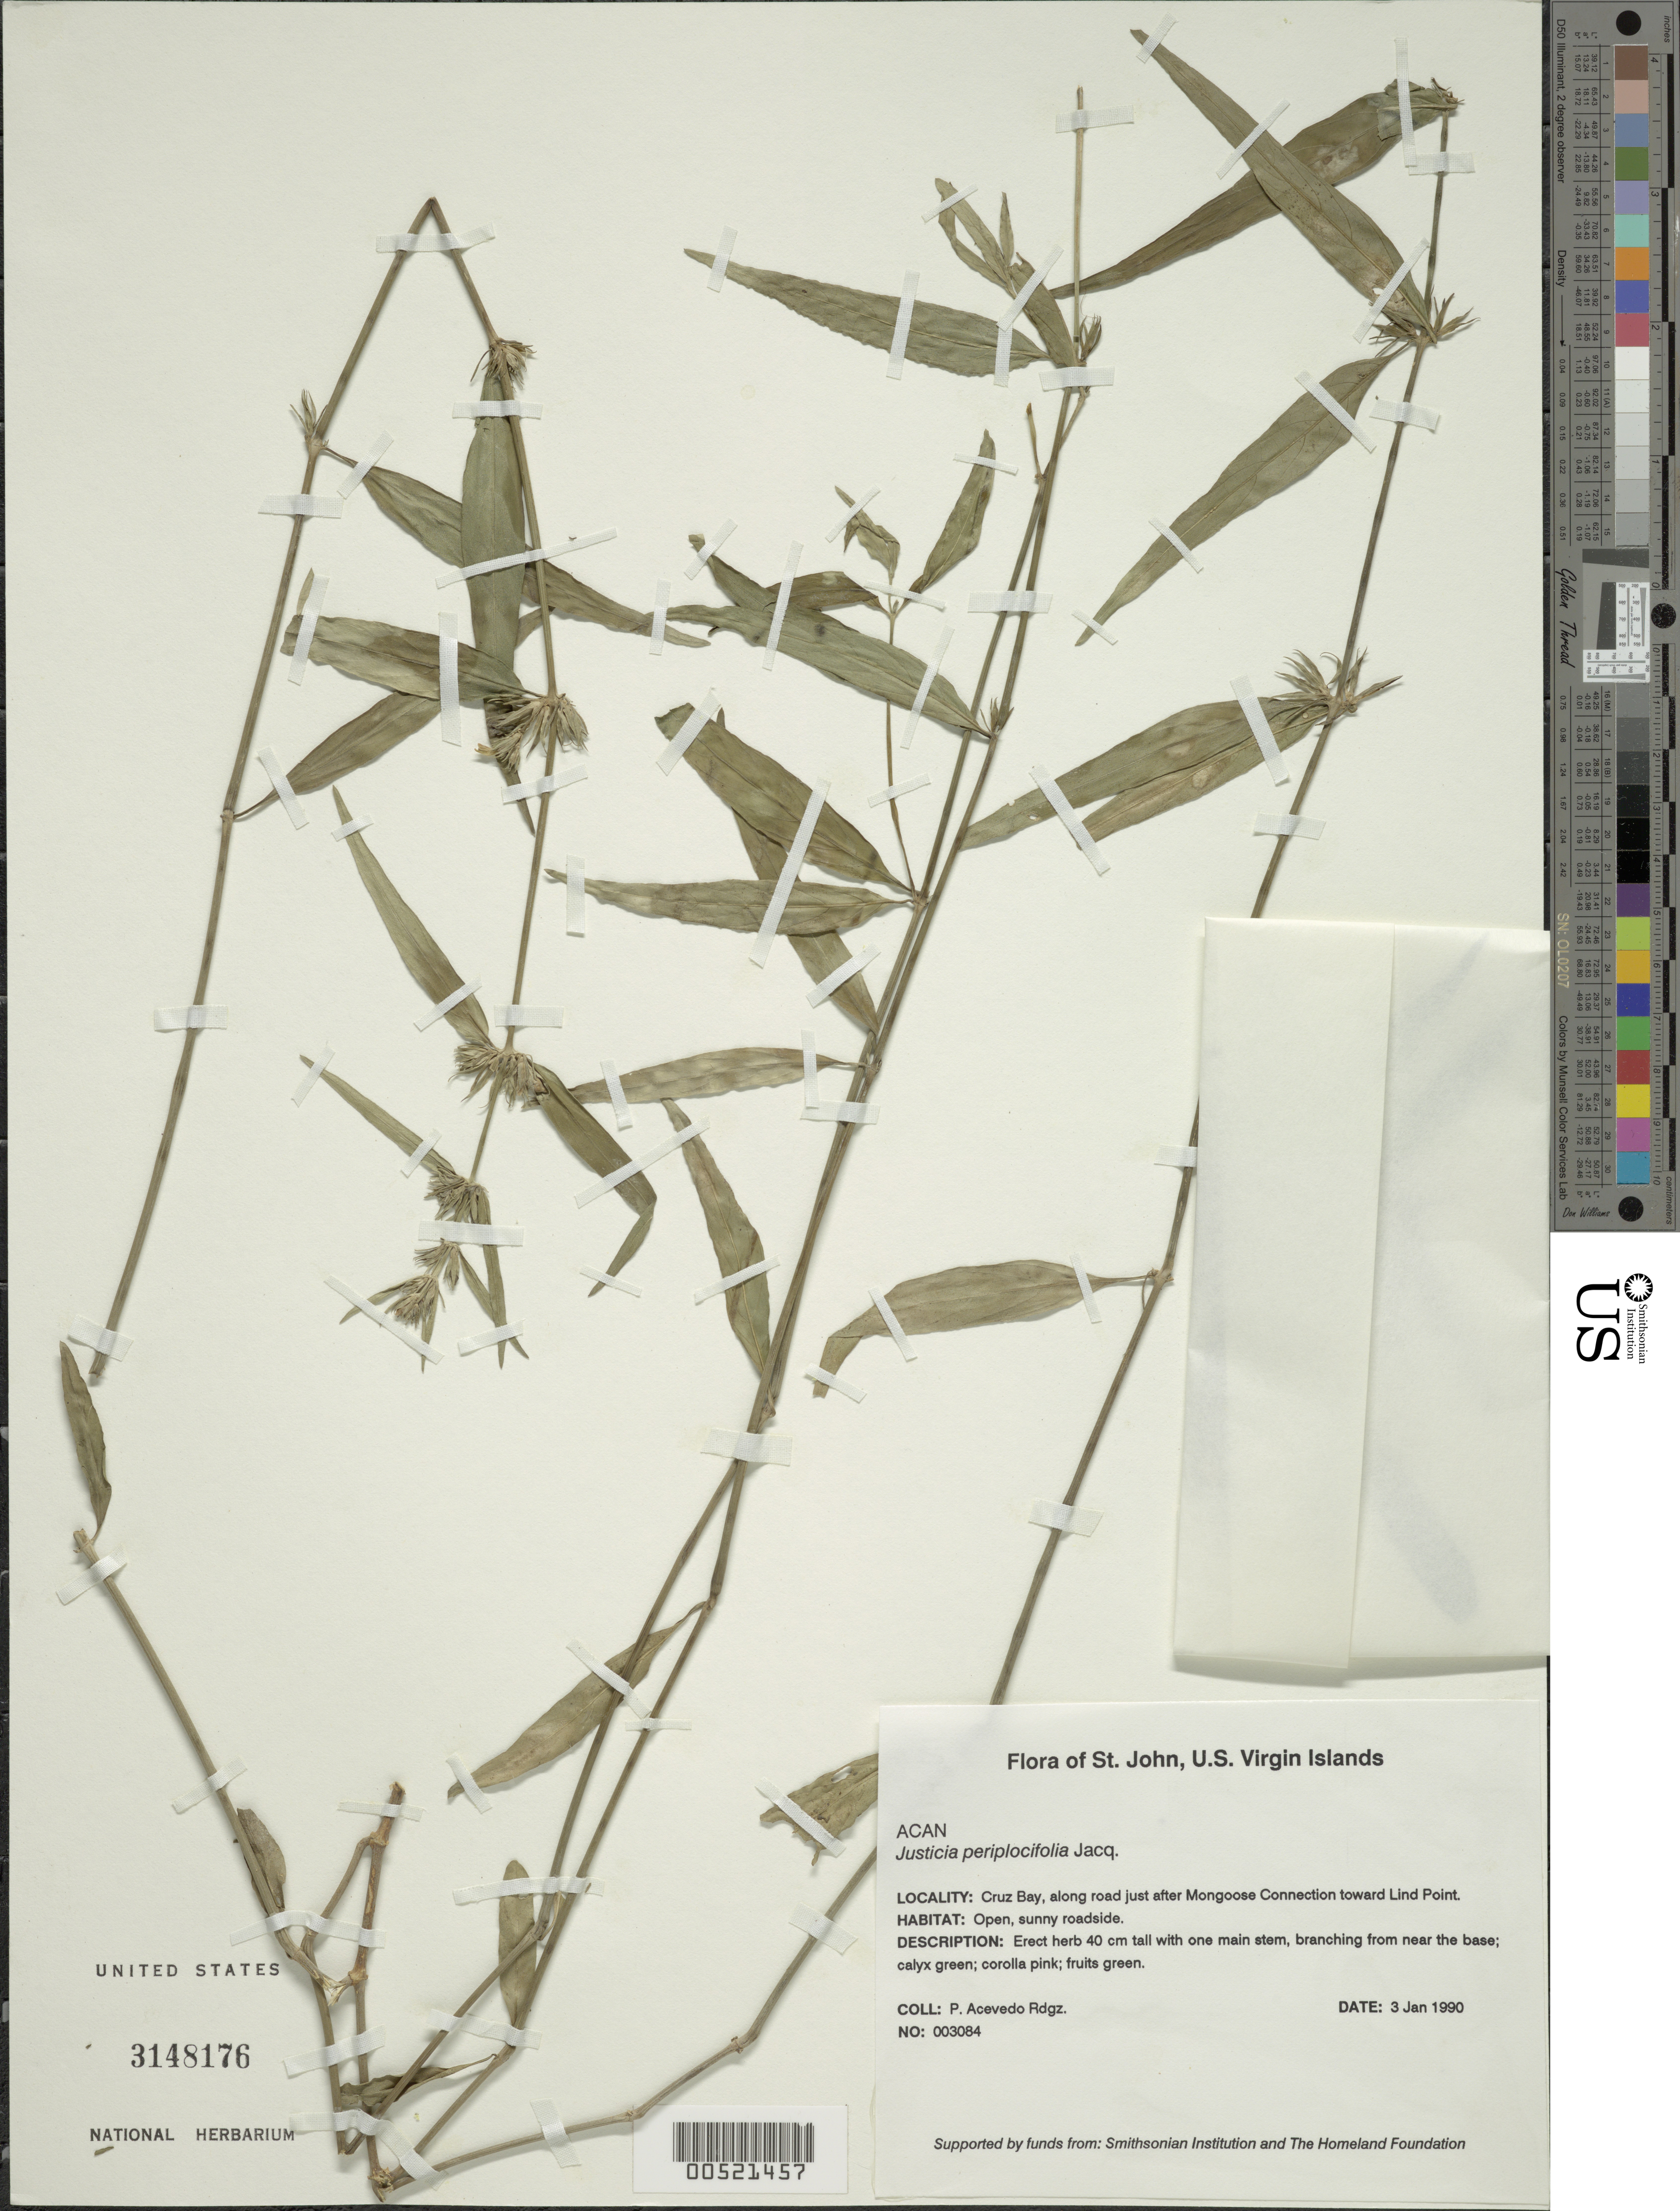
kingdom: Plantae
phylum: Tracheophyta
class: Magnoliopsida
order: Lamiales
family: Acanthaceae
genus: Justicia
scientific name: Justicia periplocifolia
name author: Jacq.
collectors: P. Acevedo-Rodr.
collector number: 3084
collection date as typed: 03 Jan 1990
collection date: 1990-01-03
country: U.S. Virgin Islands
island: St. John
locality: Cruz Bay Quarter; Cruz Bay, along road just after Mongoose Connection toward Lind Point.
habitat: Open, sunny roadside.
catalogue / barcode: US 3148176